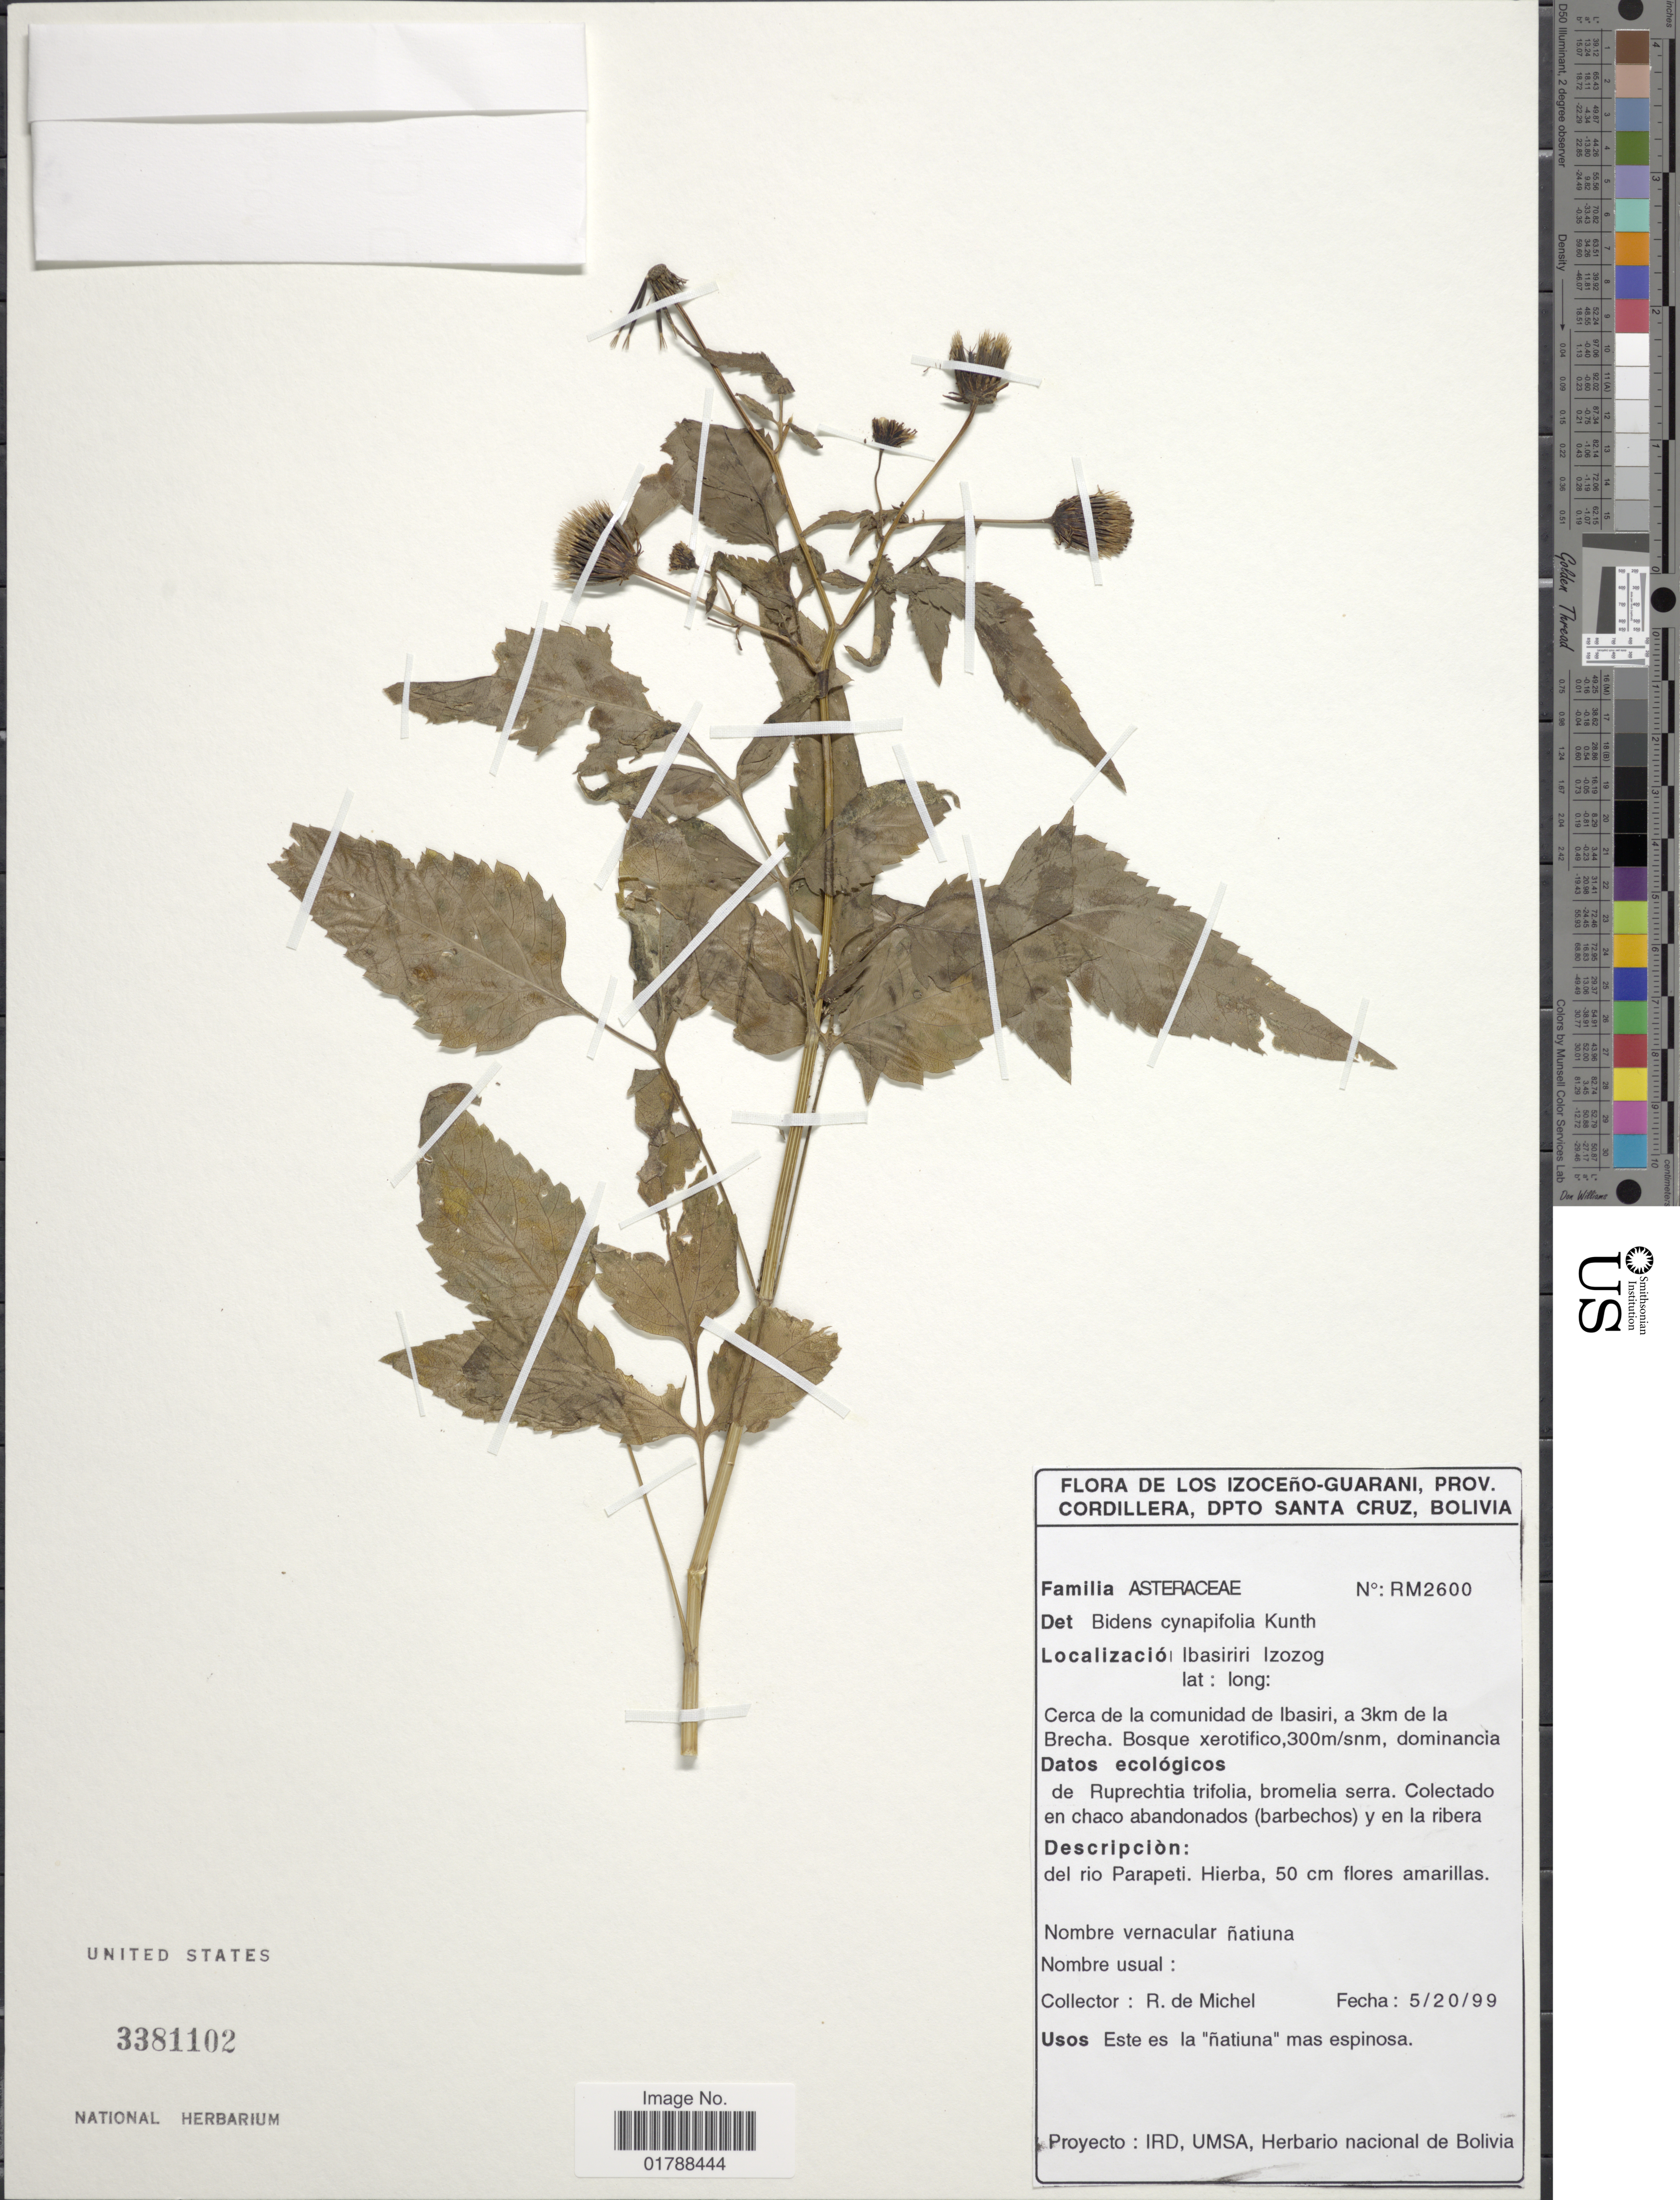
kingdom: Plantae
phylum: Tracheophyta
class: Magnoliopsida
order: Asterales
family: Asteraceae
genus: Bidens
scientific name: Bidens cynapiifolia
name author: Kunth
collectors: R. d. Michel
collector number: RM2600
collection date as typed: Transcribed d/m/y: 20/5/99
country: Bolivia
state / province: Santa Cruz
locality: Los Izoceño-Guarani, Prov. Cordillera. Ibasiriri Izozog. Cerca de la comunidad de Ibasiri, a 3km de la Brecha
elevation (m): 300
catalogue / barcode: US 3381102